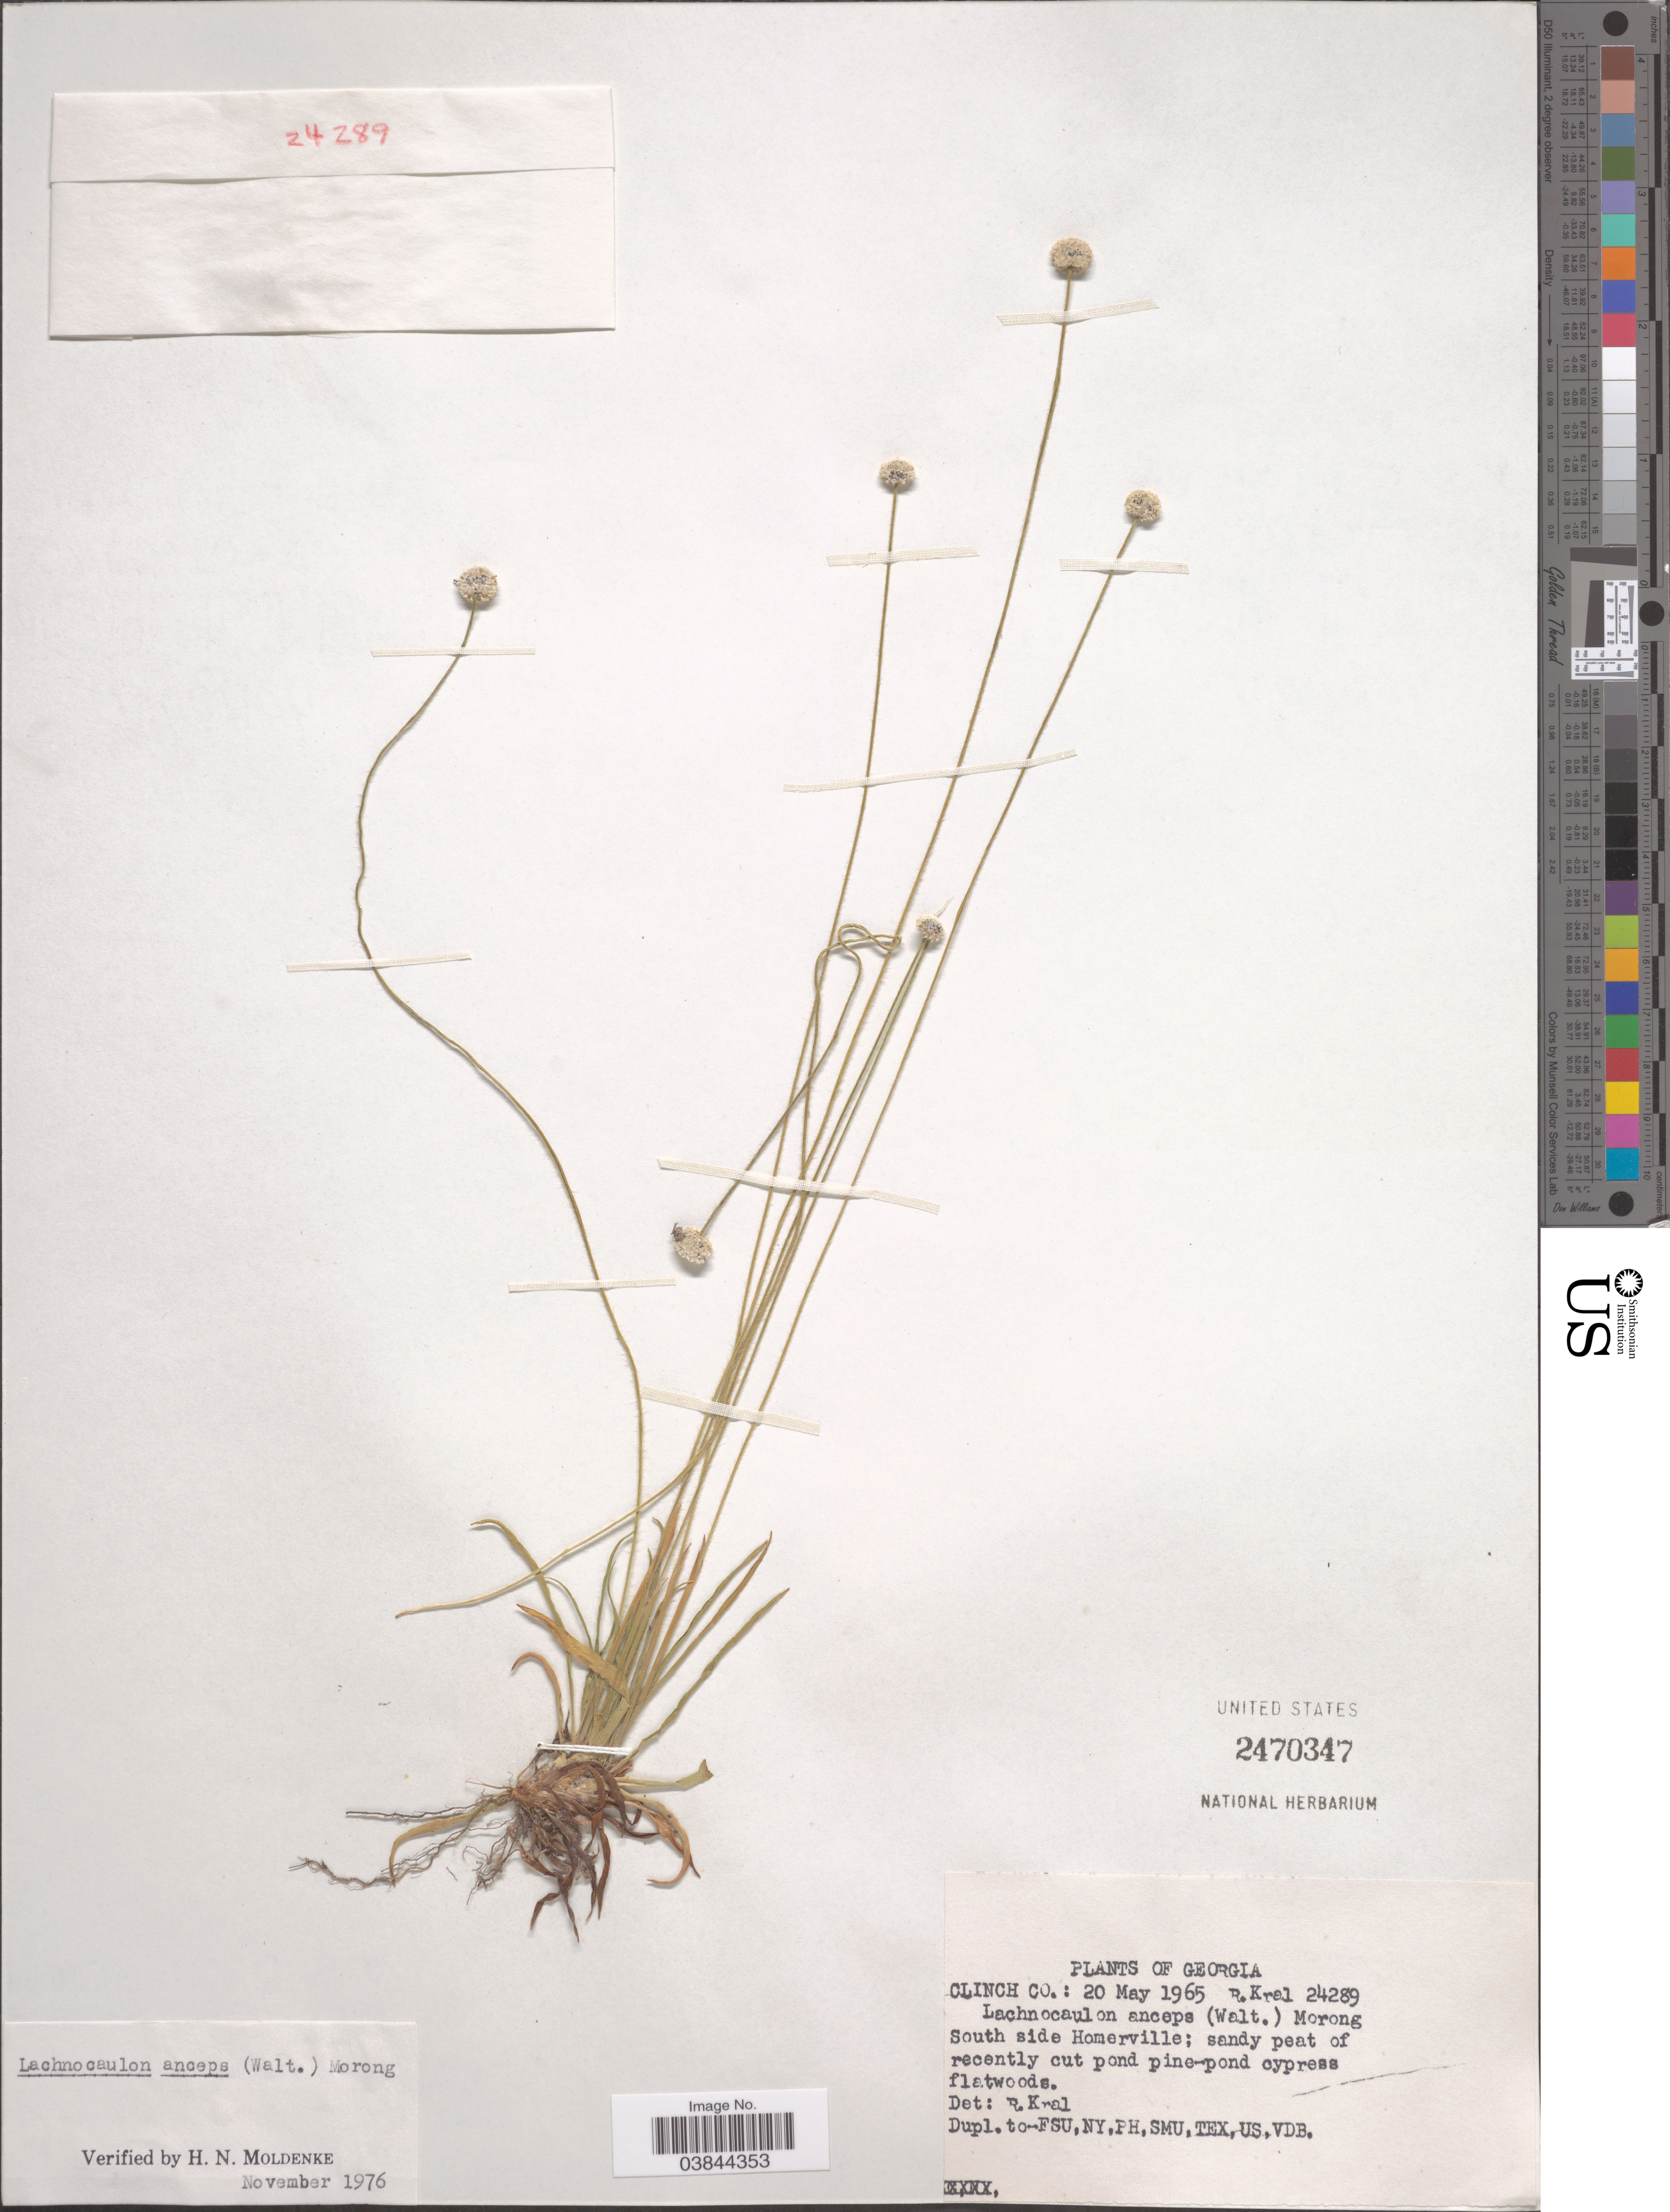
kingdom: Plantae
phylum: Tracheophyta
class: Liliopsida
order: Poales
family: Eriocaulaceae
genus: Lachnocaulon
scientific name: Lachnocaulon michauxii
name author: Kunth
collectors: R. Kral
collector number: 24289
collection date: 1965-05-20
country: United States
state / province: Georgia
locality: Clinch Co. South side Homerville.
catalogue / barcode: US 2470347